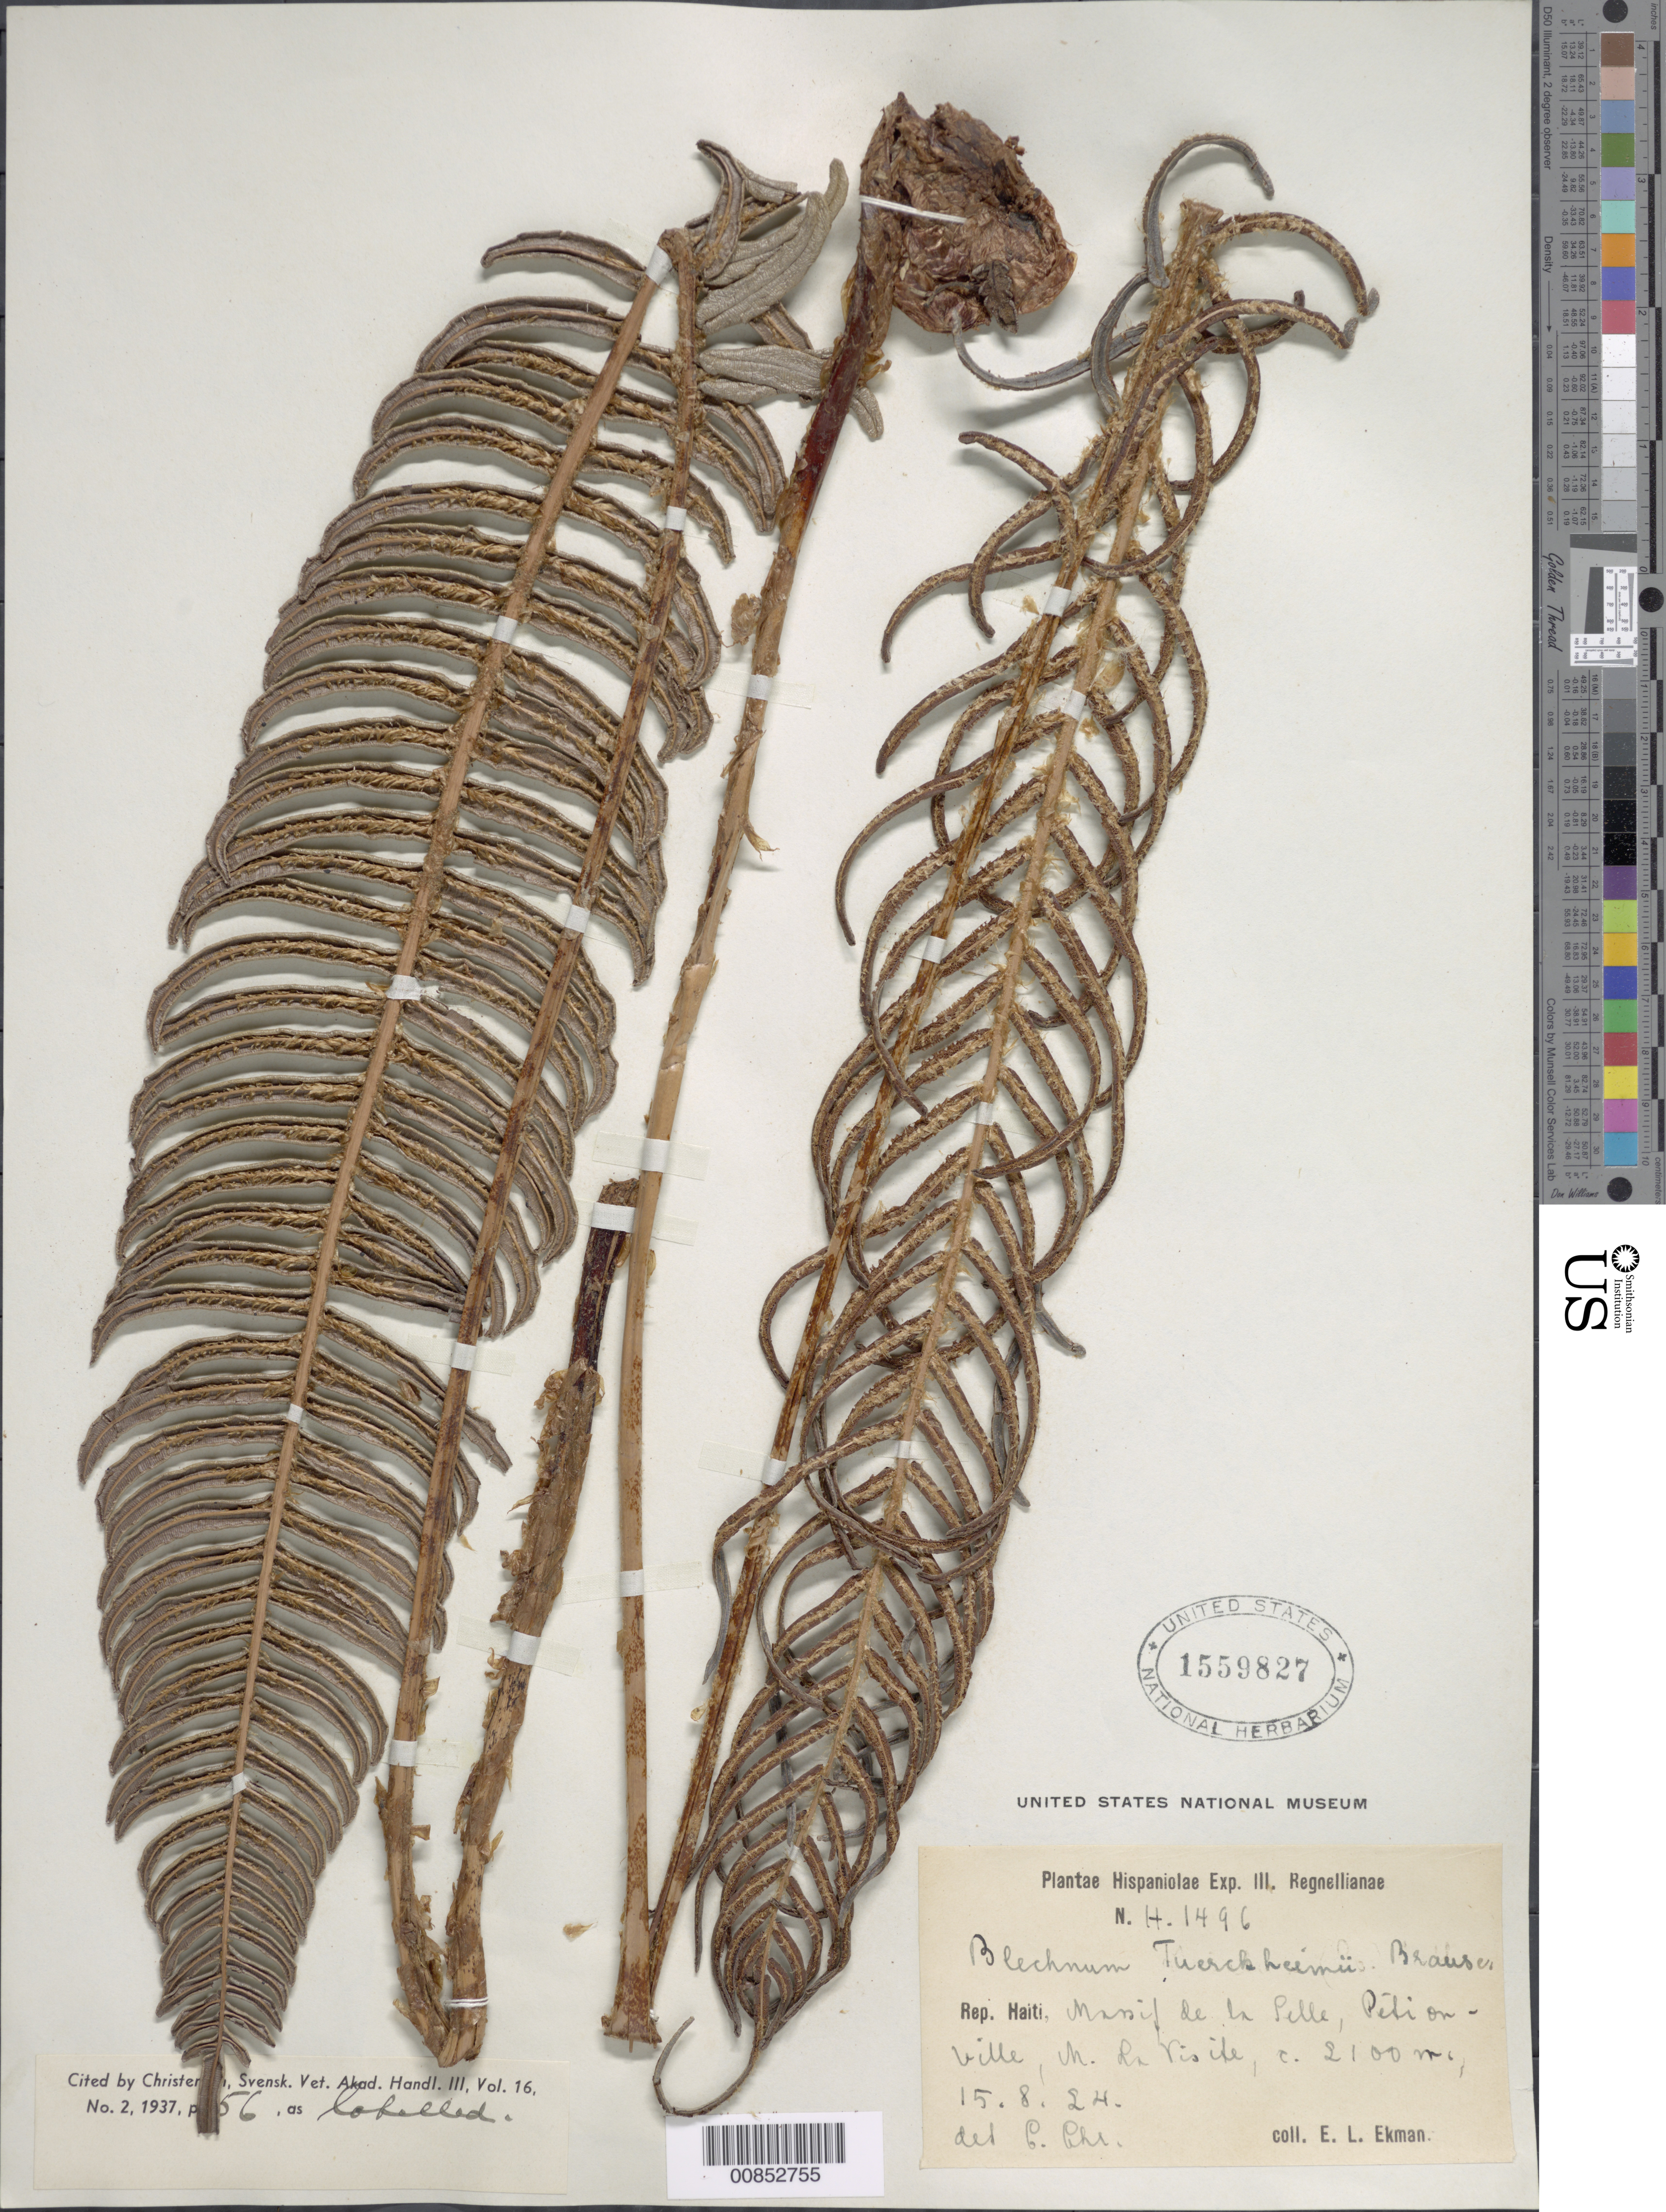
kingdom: Plantae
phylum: Tracheophyta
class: Polypodiopsida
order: Polypodiales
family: Blechnaceae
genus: Blechnum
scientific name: Blechnum tuerckheimii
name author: Brause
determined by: Christensen, C. F. A.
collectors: E. L. Ekman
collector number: H 1496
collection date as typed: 15 Aug 1924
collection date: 1924-08-15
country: Haiti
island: Hispaniola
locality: Massif de la Selle, Pétionville, M. La Visite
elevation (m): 2100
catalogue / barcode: US 1559827